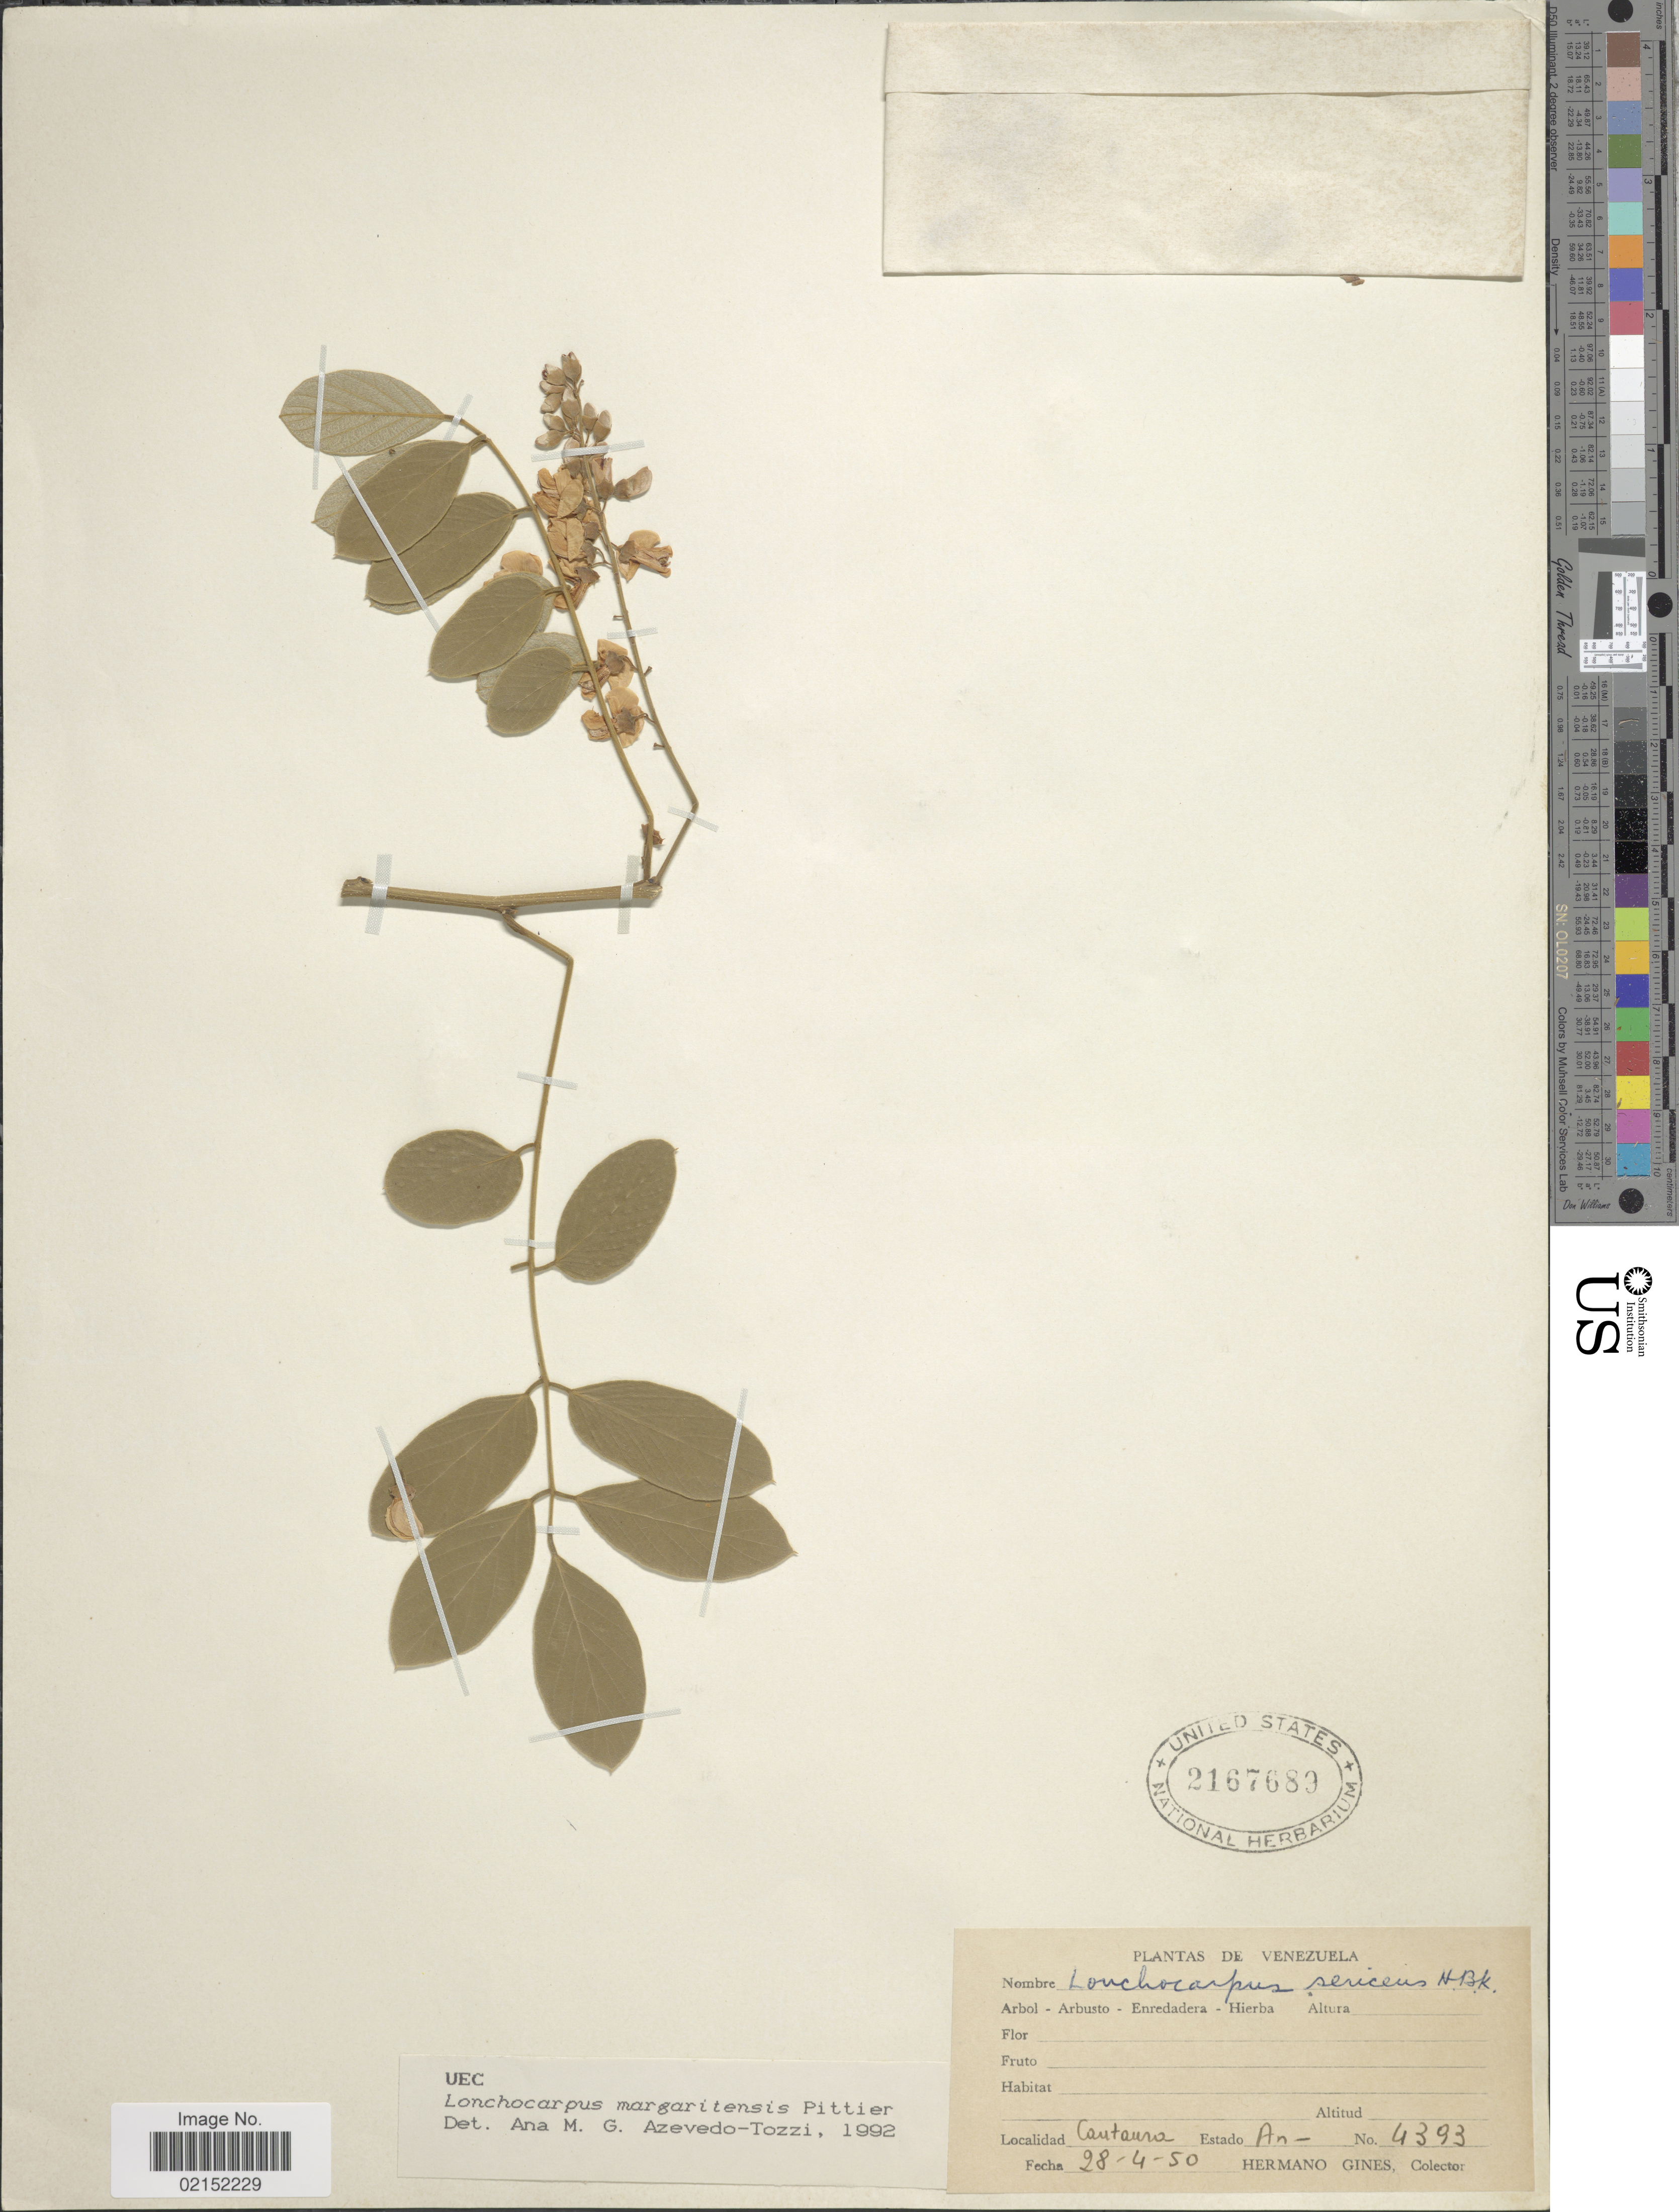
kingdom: Plantae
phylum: Tracheophyta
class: Magnoliopsida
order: Fabales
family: Fabaceae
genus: Lonchocarpus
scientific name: Lonchocarpus margaritensis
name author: Pittier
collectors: Bro. Gines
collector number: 4393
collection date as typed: Transcribed d/m/y: 28/4/50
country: Venezuela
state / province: Anzoategui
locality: Cantaura, Estado An. [State of Anzoátegui]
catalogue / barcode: US 2167689